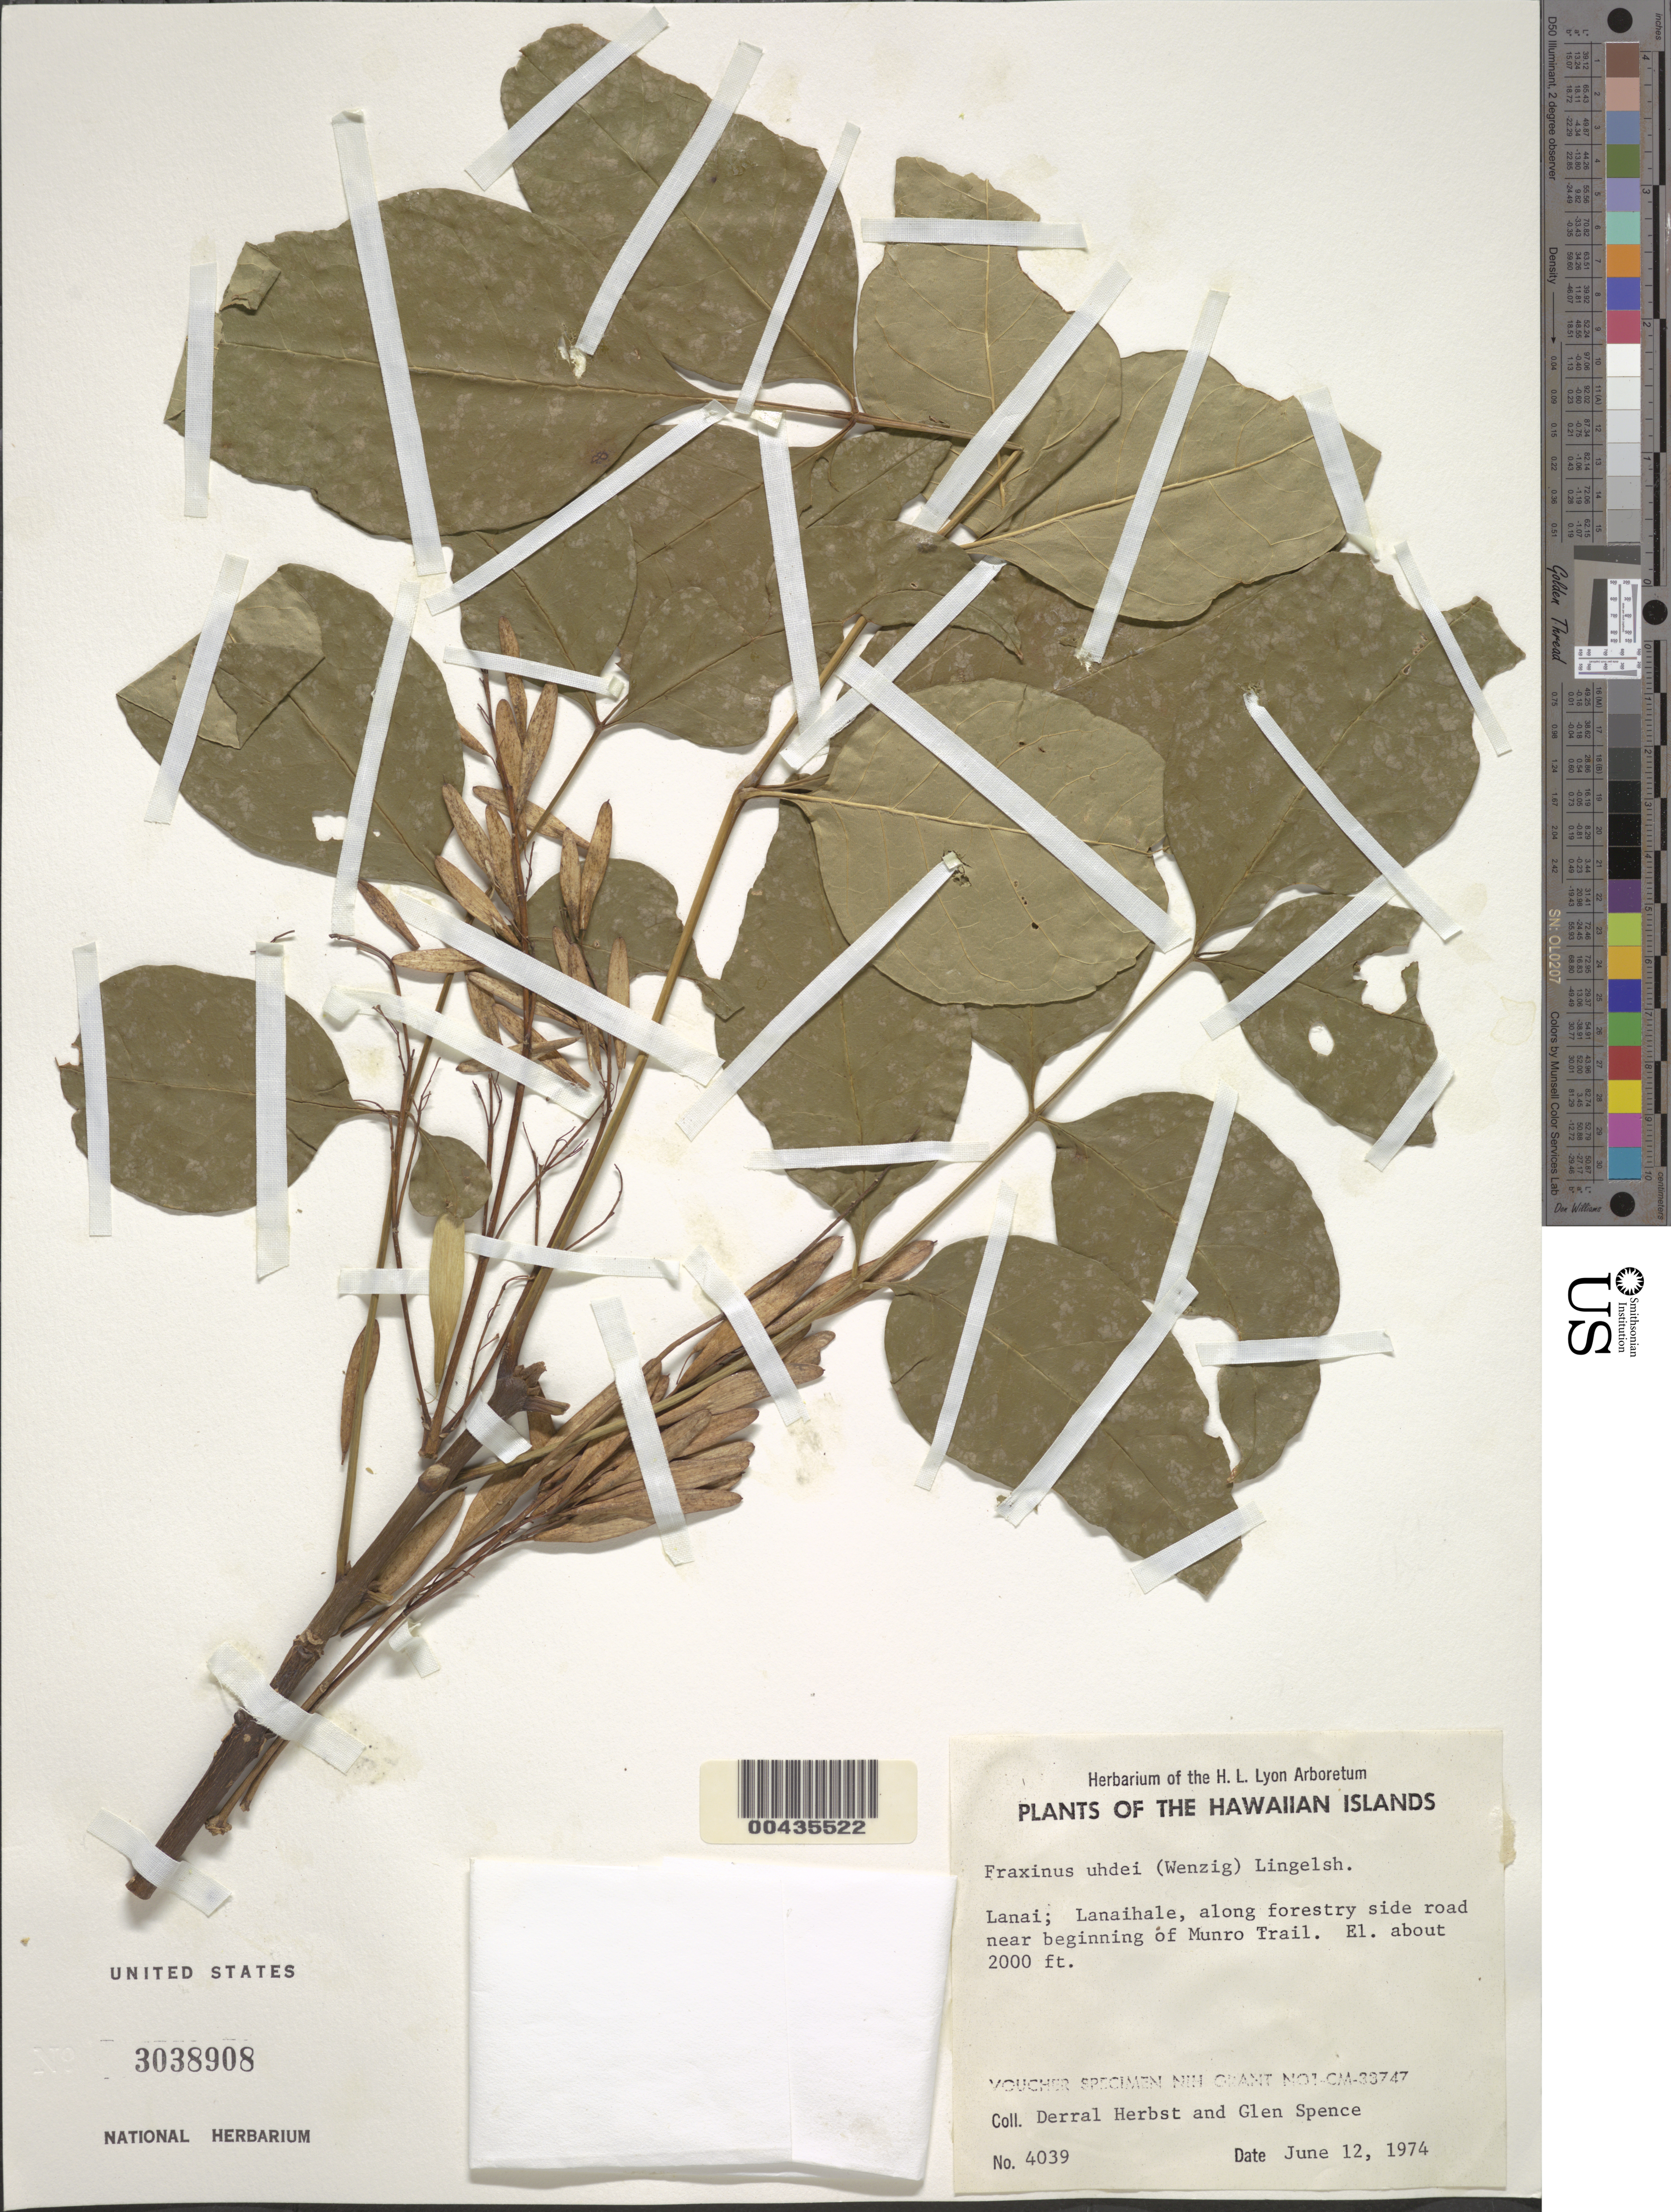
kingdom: Plantae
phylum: Tracheophyta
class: Magnoliopsida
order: Lamiales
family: Oleaceae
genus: Fraxinus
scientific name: Fraxinus uhdei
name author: (Wenz.) Lingelsh.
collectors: D. R. Herbst & G. Spence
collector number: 4039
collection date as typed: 12 Jun 1974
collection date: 1974-06-12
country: United States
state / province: Hawaii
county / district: Maui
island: Lana'i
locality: Lanaihale, along road near beginning of Munro Trail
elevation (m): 610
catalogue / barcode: US 3038908